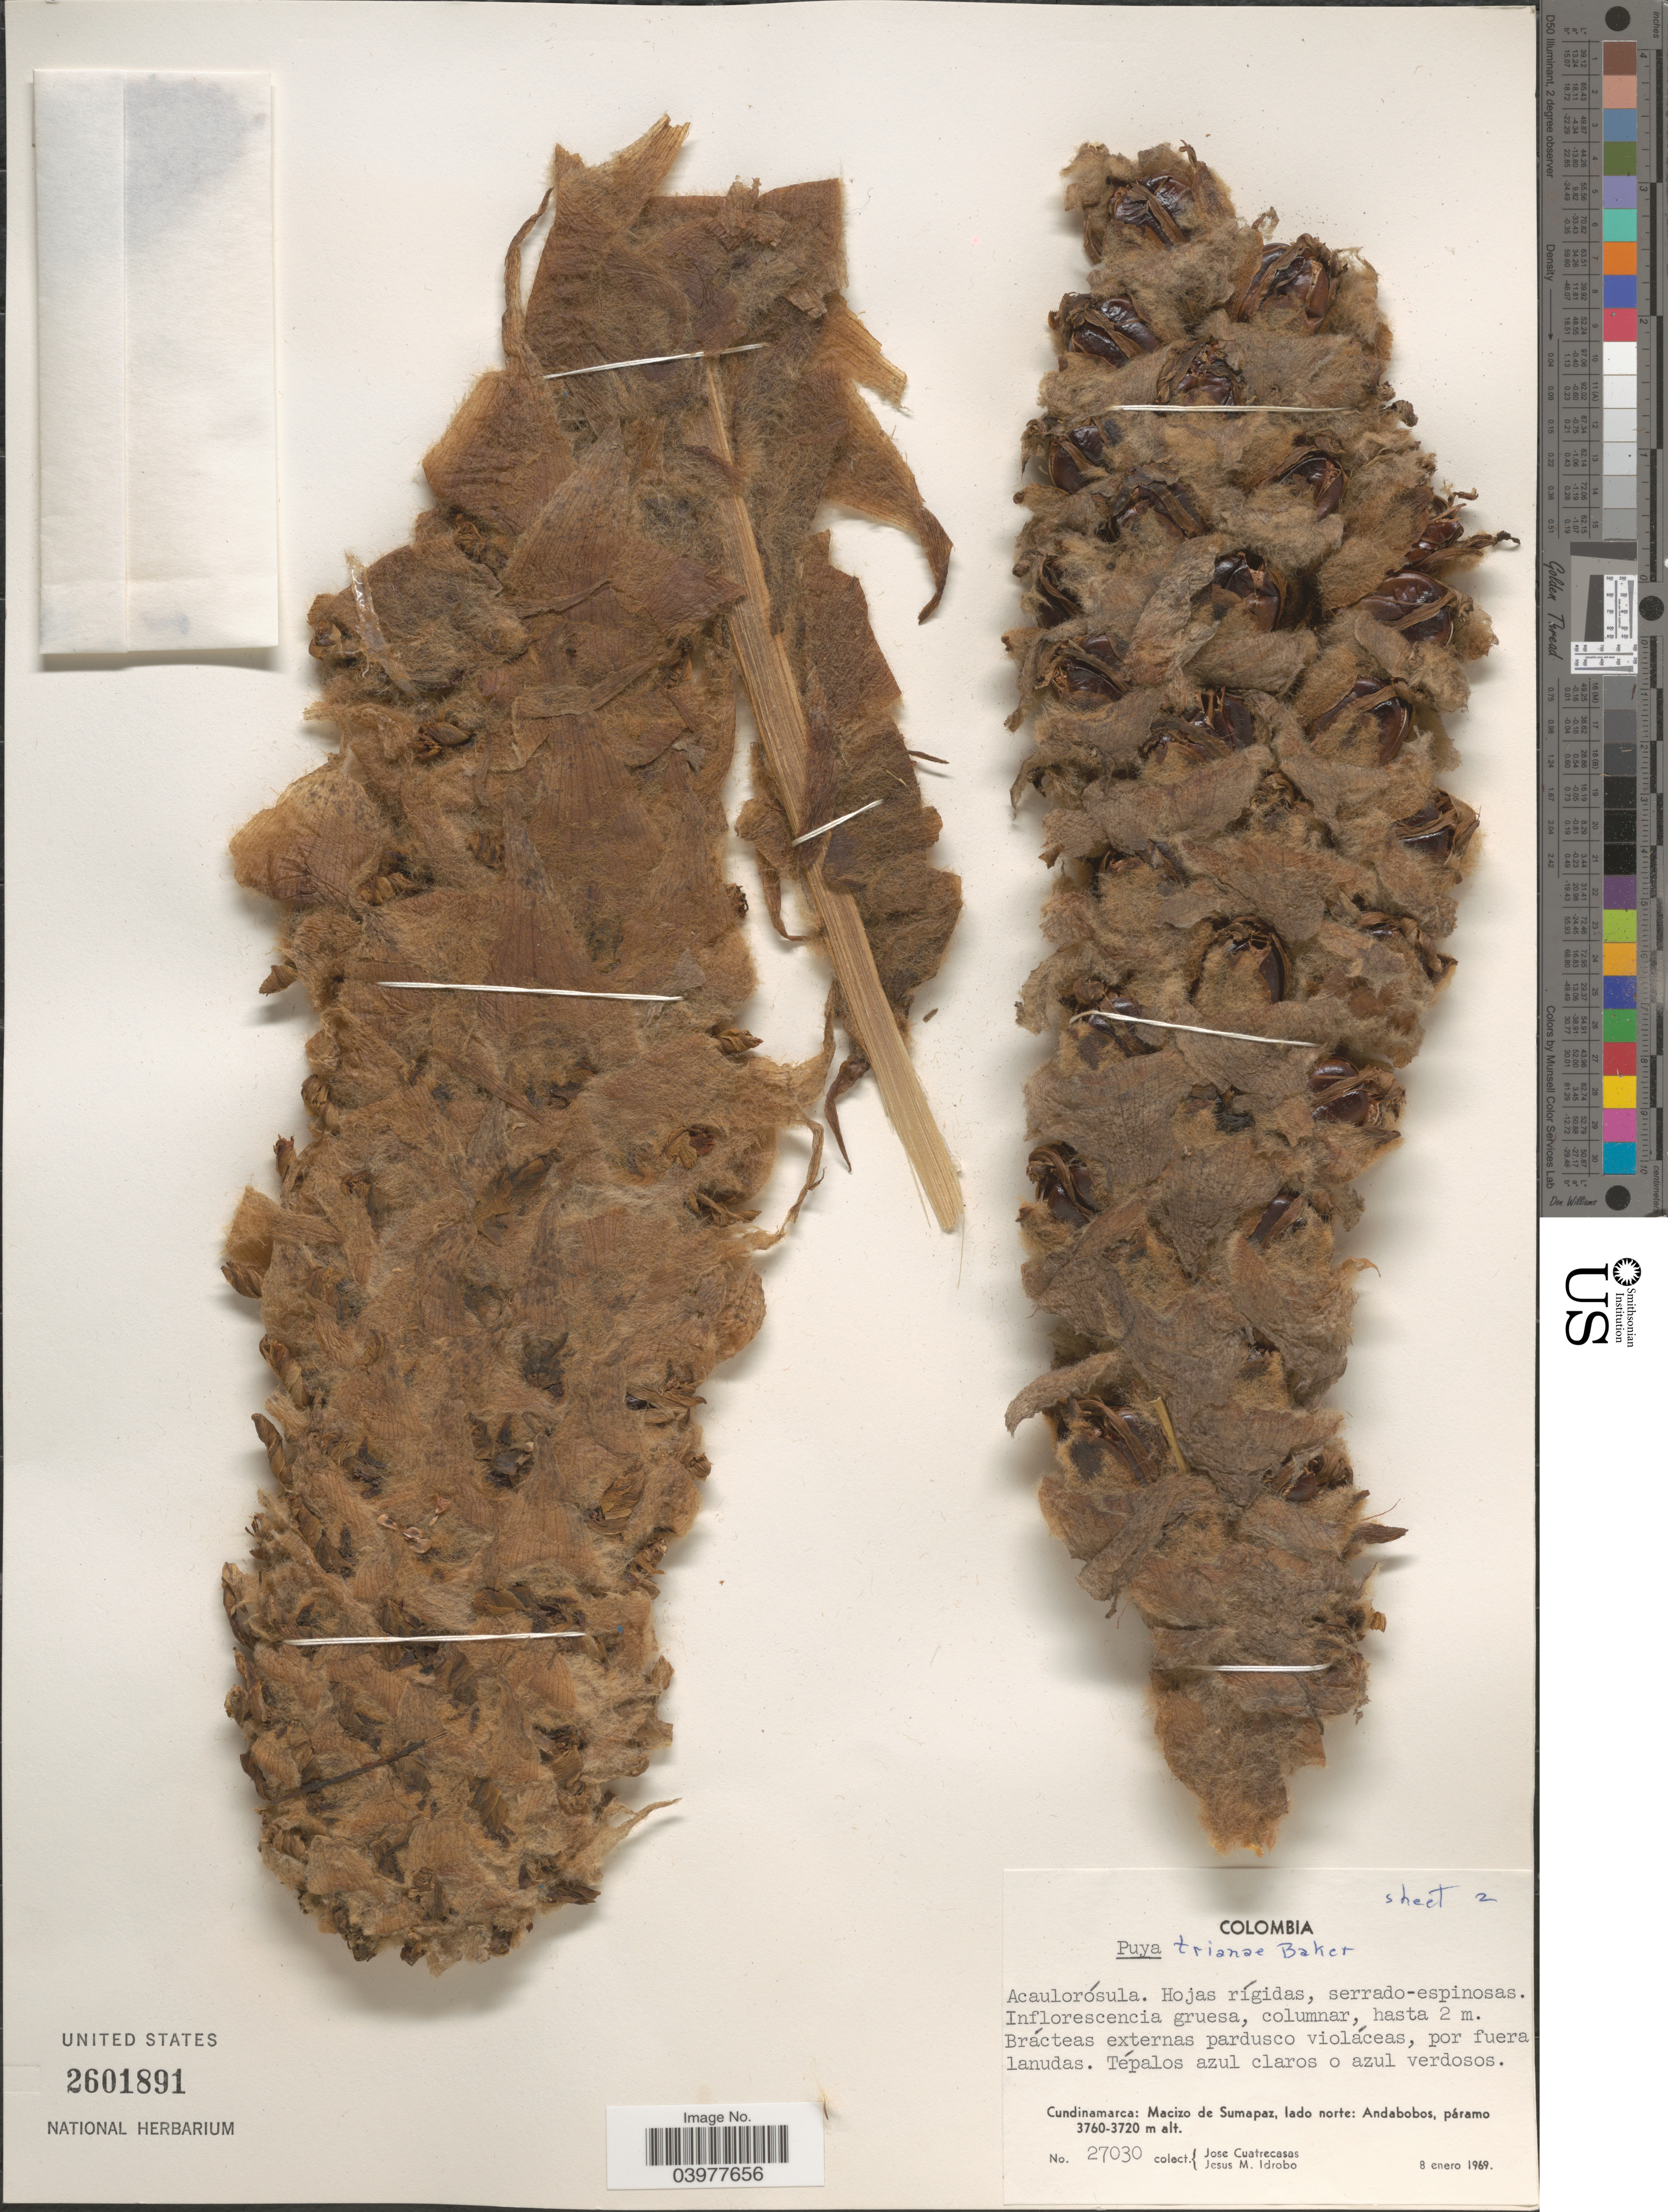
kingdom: Plantae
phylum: Tracheophyta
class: Liliopsida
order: Poales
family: Bromeliaceae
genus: Puya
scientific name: Puya trianae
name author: Baker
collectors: J. Cuatrecasas & J. M. Idrobo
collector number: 27030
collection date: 1969-01-08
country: Colombia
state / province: Cundinamarca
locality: Macizo de Sumapaz, lado norte: Andabobos.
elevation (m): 3720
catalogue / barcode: US 2601891